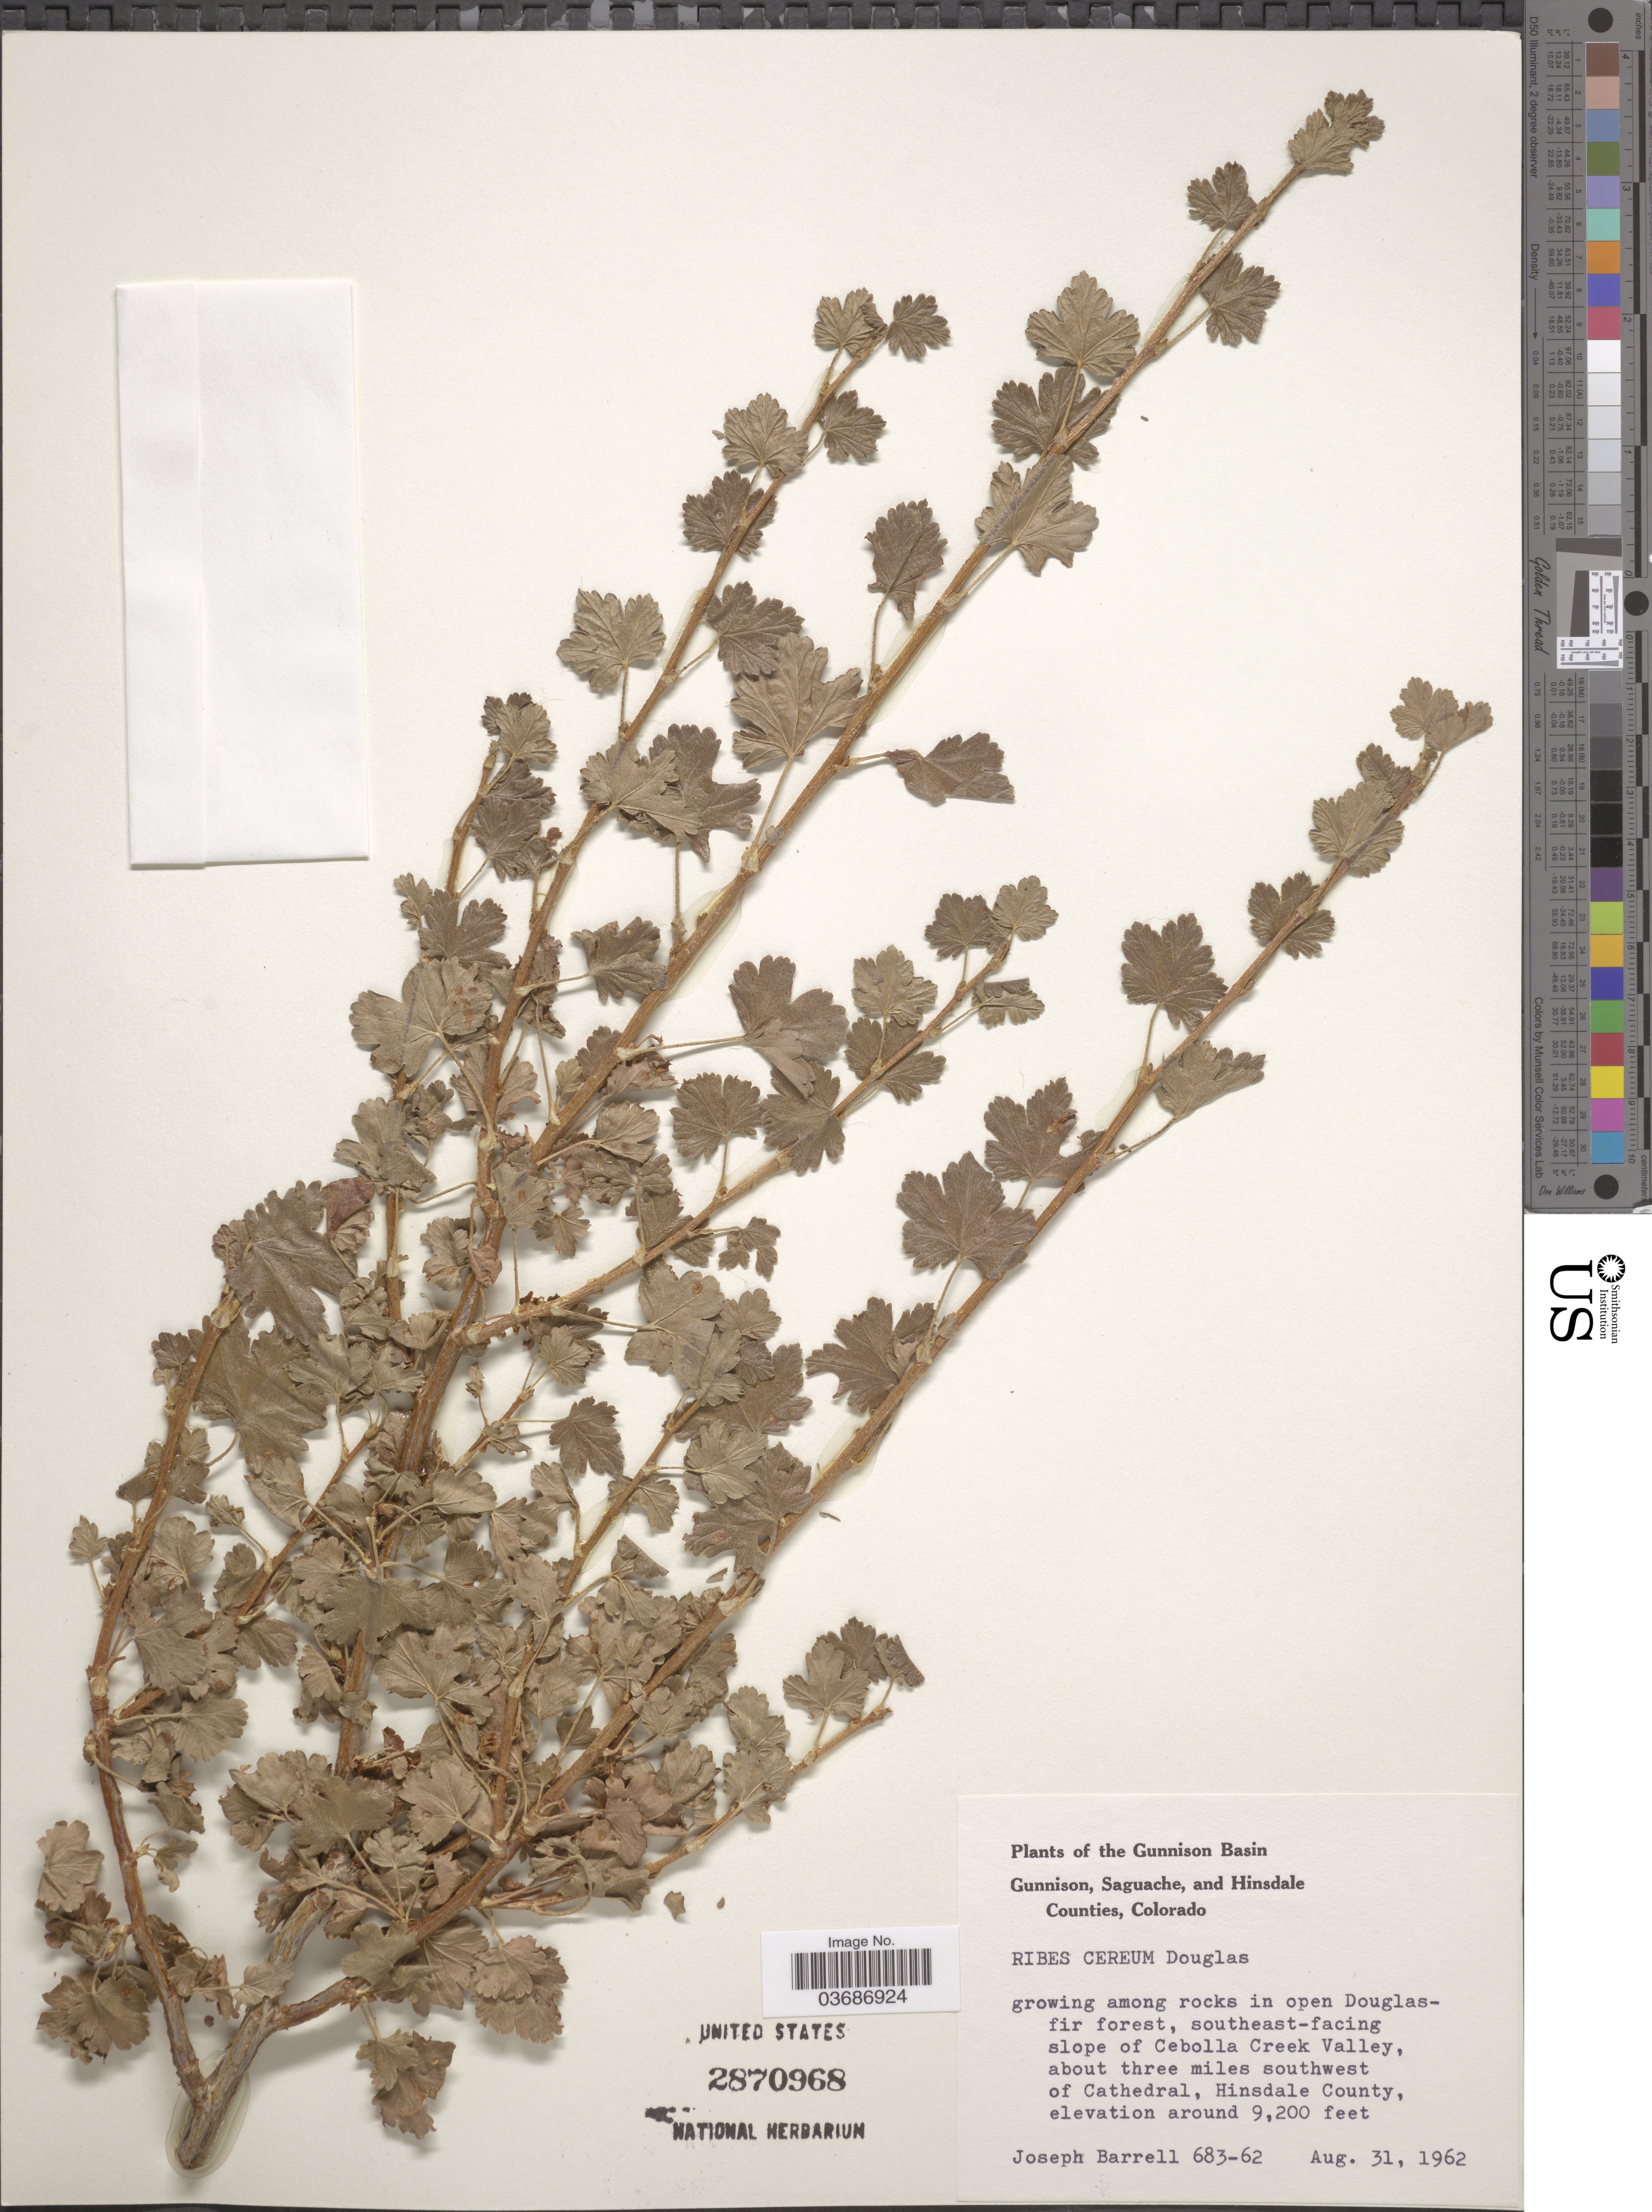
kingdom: Plantae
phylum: Tracheophyta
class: Magnoliopsida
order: Saxifragales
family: Grossulariaceae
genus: Ribes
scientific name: Ribes cereum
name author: Douglas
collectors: J. Barrell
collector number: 683-62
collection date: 1962-08-31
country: United States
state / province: Colorado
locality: The Gunnison Basin. Southeast-facing slope of Cebolla Creek Valley, about three miles southwest of Cathedral, Hinsdale County.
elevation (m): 2804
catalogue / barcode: US 2870968